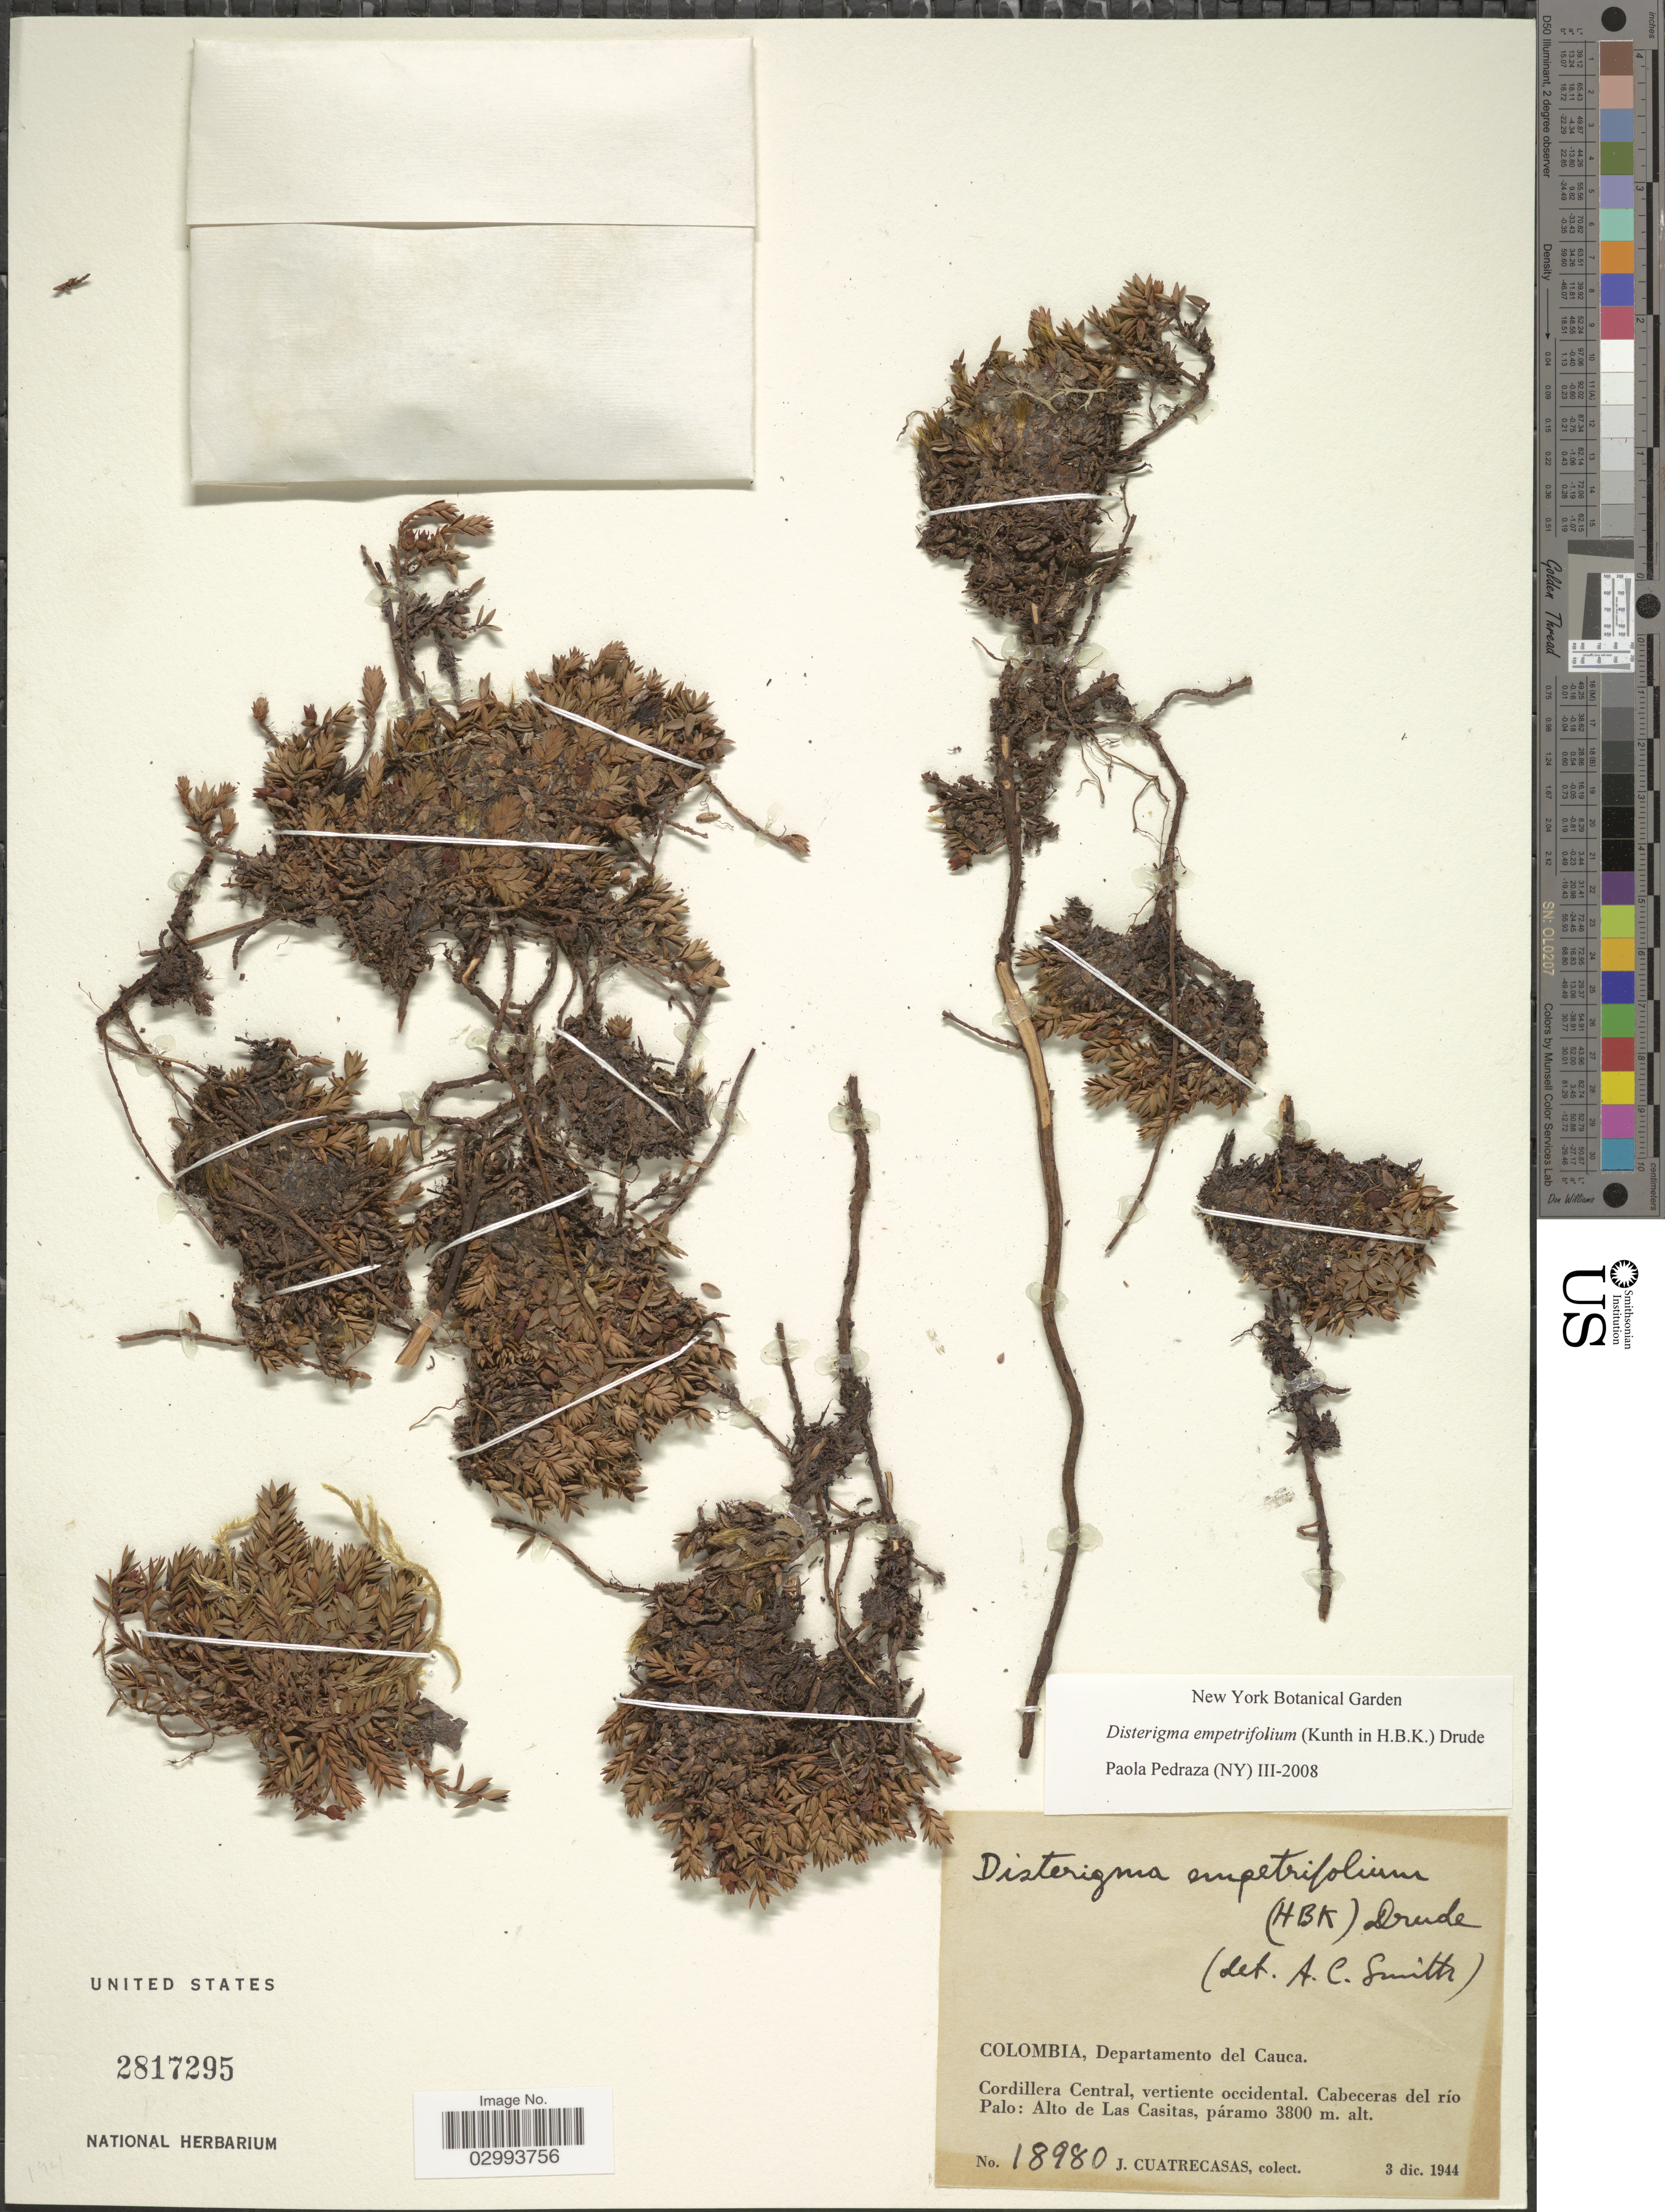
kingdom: Plantae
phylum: Tracheophyta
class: Magnoliopsida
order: Ericales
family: Ericaceae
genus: Disterigma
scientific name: Disterigma empetrifolium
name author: (Kunth) Drude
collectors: J. Cuatrecasas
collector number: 18980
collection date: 1944-12-03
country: Colombia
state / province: Cauca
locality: Departamento del Cauca, Cordillera Central, vertiente occidental, Cabeceras del río Palo, Alto de Las Casitas, páramo.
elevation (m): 3800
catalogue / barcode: US 2817295